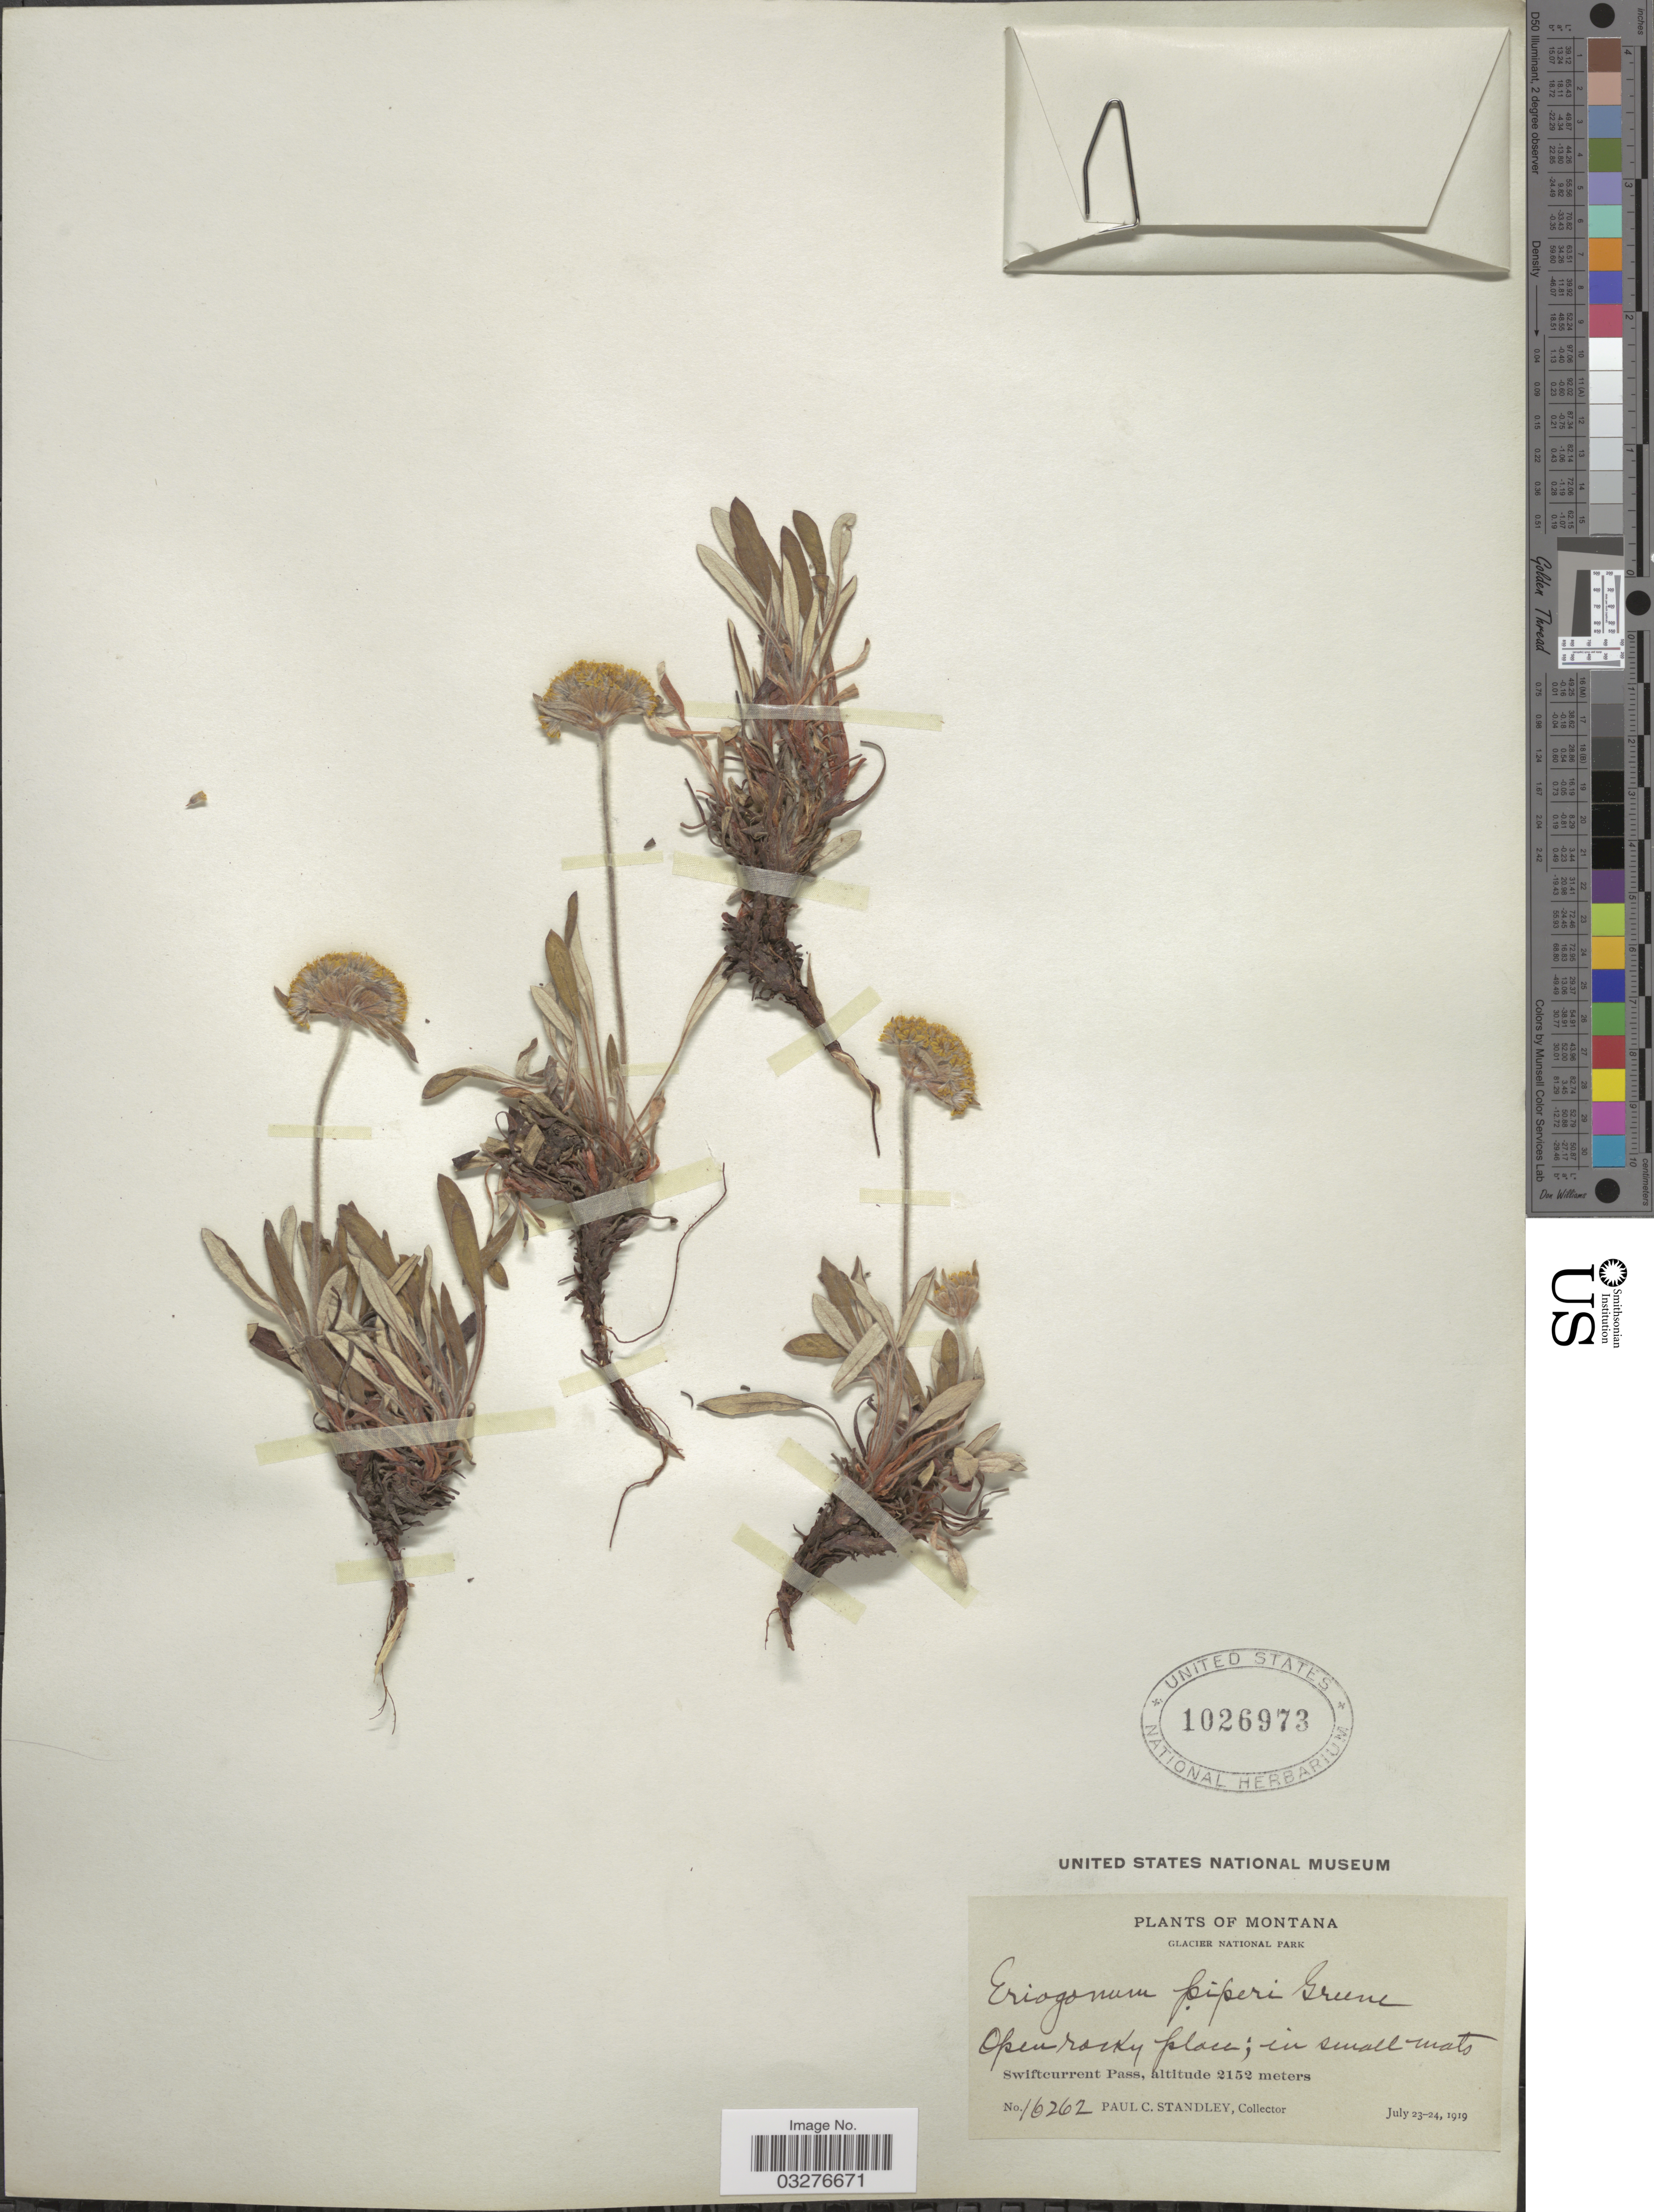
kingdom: Plantae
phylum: Tracheophyta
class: Magnoliopsida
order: Caryophyllales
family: Polygonaceae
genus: Eriogonum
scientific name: Eriogonum flavum var. piperi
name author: M.E. Jones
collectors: P. C. Standley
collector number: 16262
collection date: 1919-07-23/1919-07-24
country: United States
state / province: Montana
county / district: Glacier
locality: Glacier National Park, Swiftcurrent Pass.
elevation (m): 2152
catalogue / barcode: US 1026973